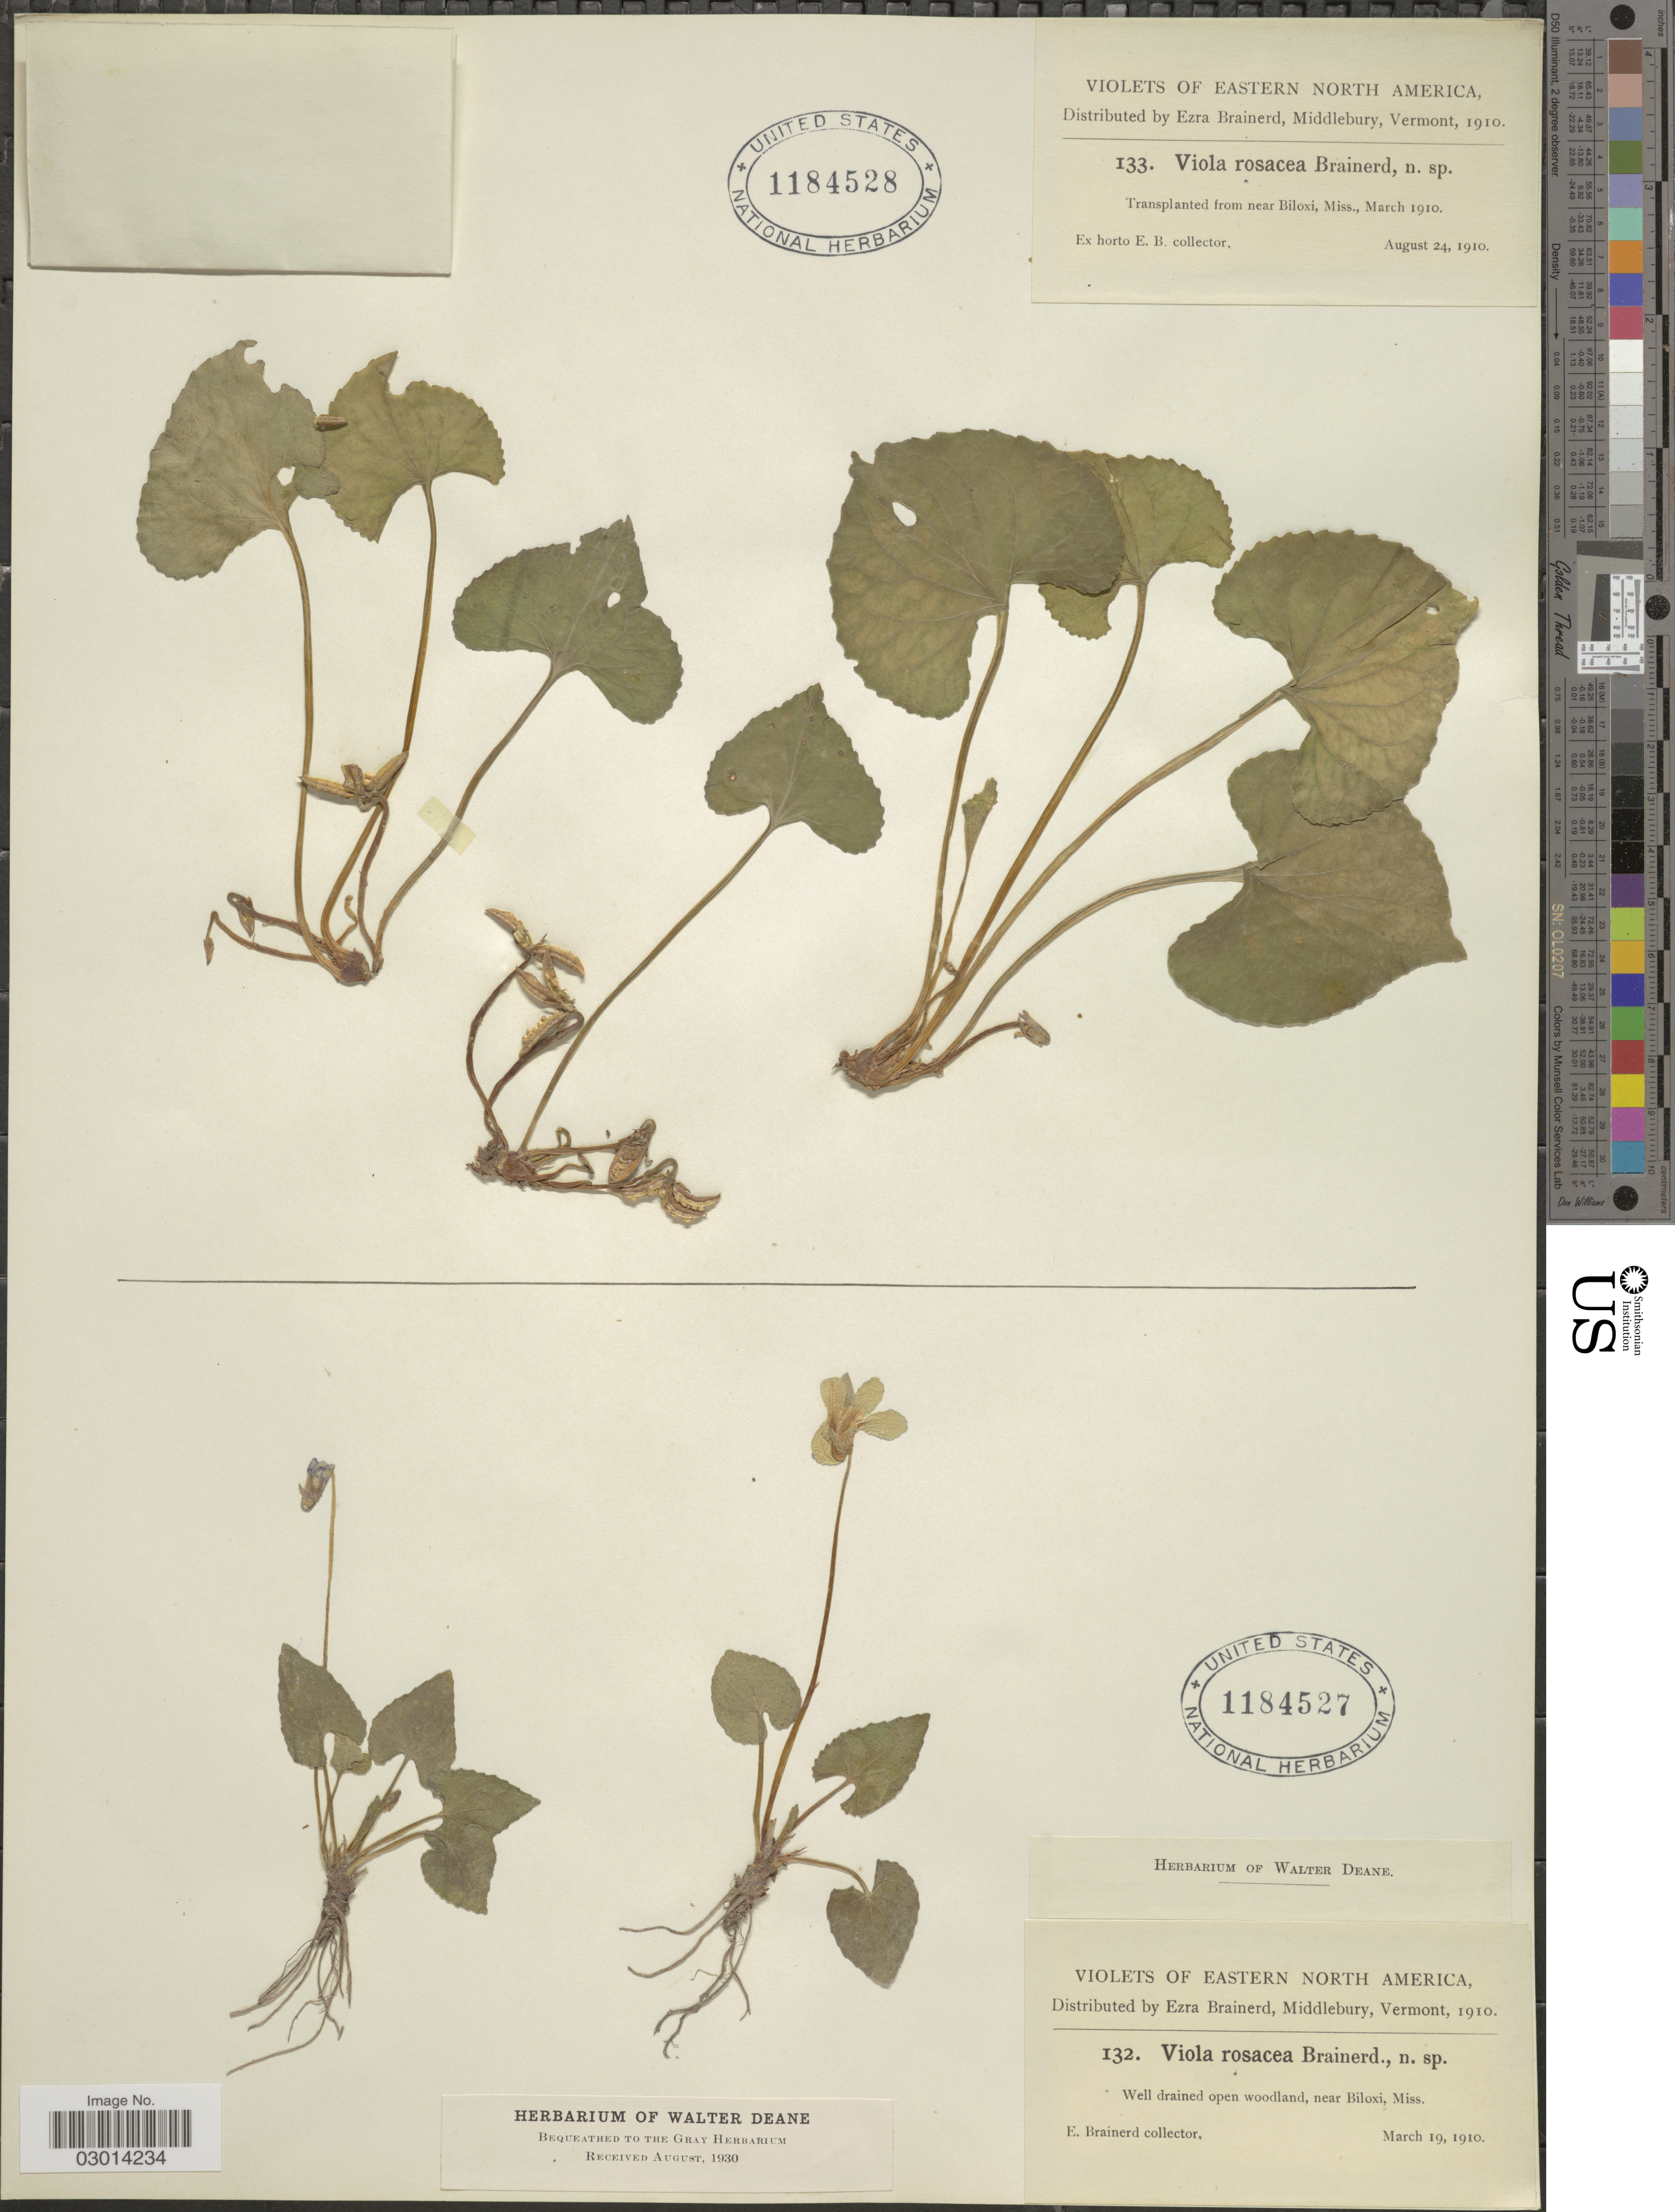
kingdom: Plantae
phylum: Tracheophyta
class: Magnoliopsida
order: Malpighiales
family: Violaceae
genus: Viola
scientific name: Viola rosacea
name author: Brainerd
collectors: ex herb. Ezra Brainerd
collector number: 133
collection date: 1910-08-24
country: United States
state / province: Mississippi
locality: Eastern North America. Transplanted from near Biloxi, Miss.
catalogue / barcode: US 1184528